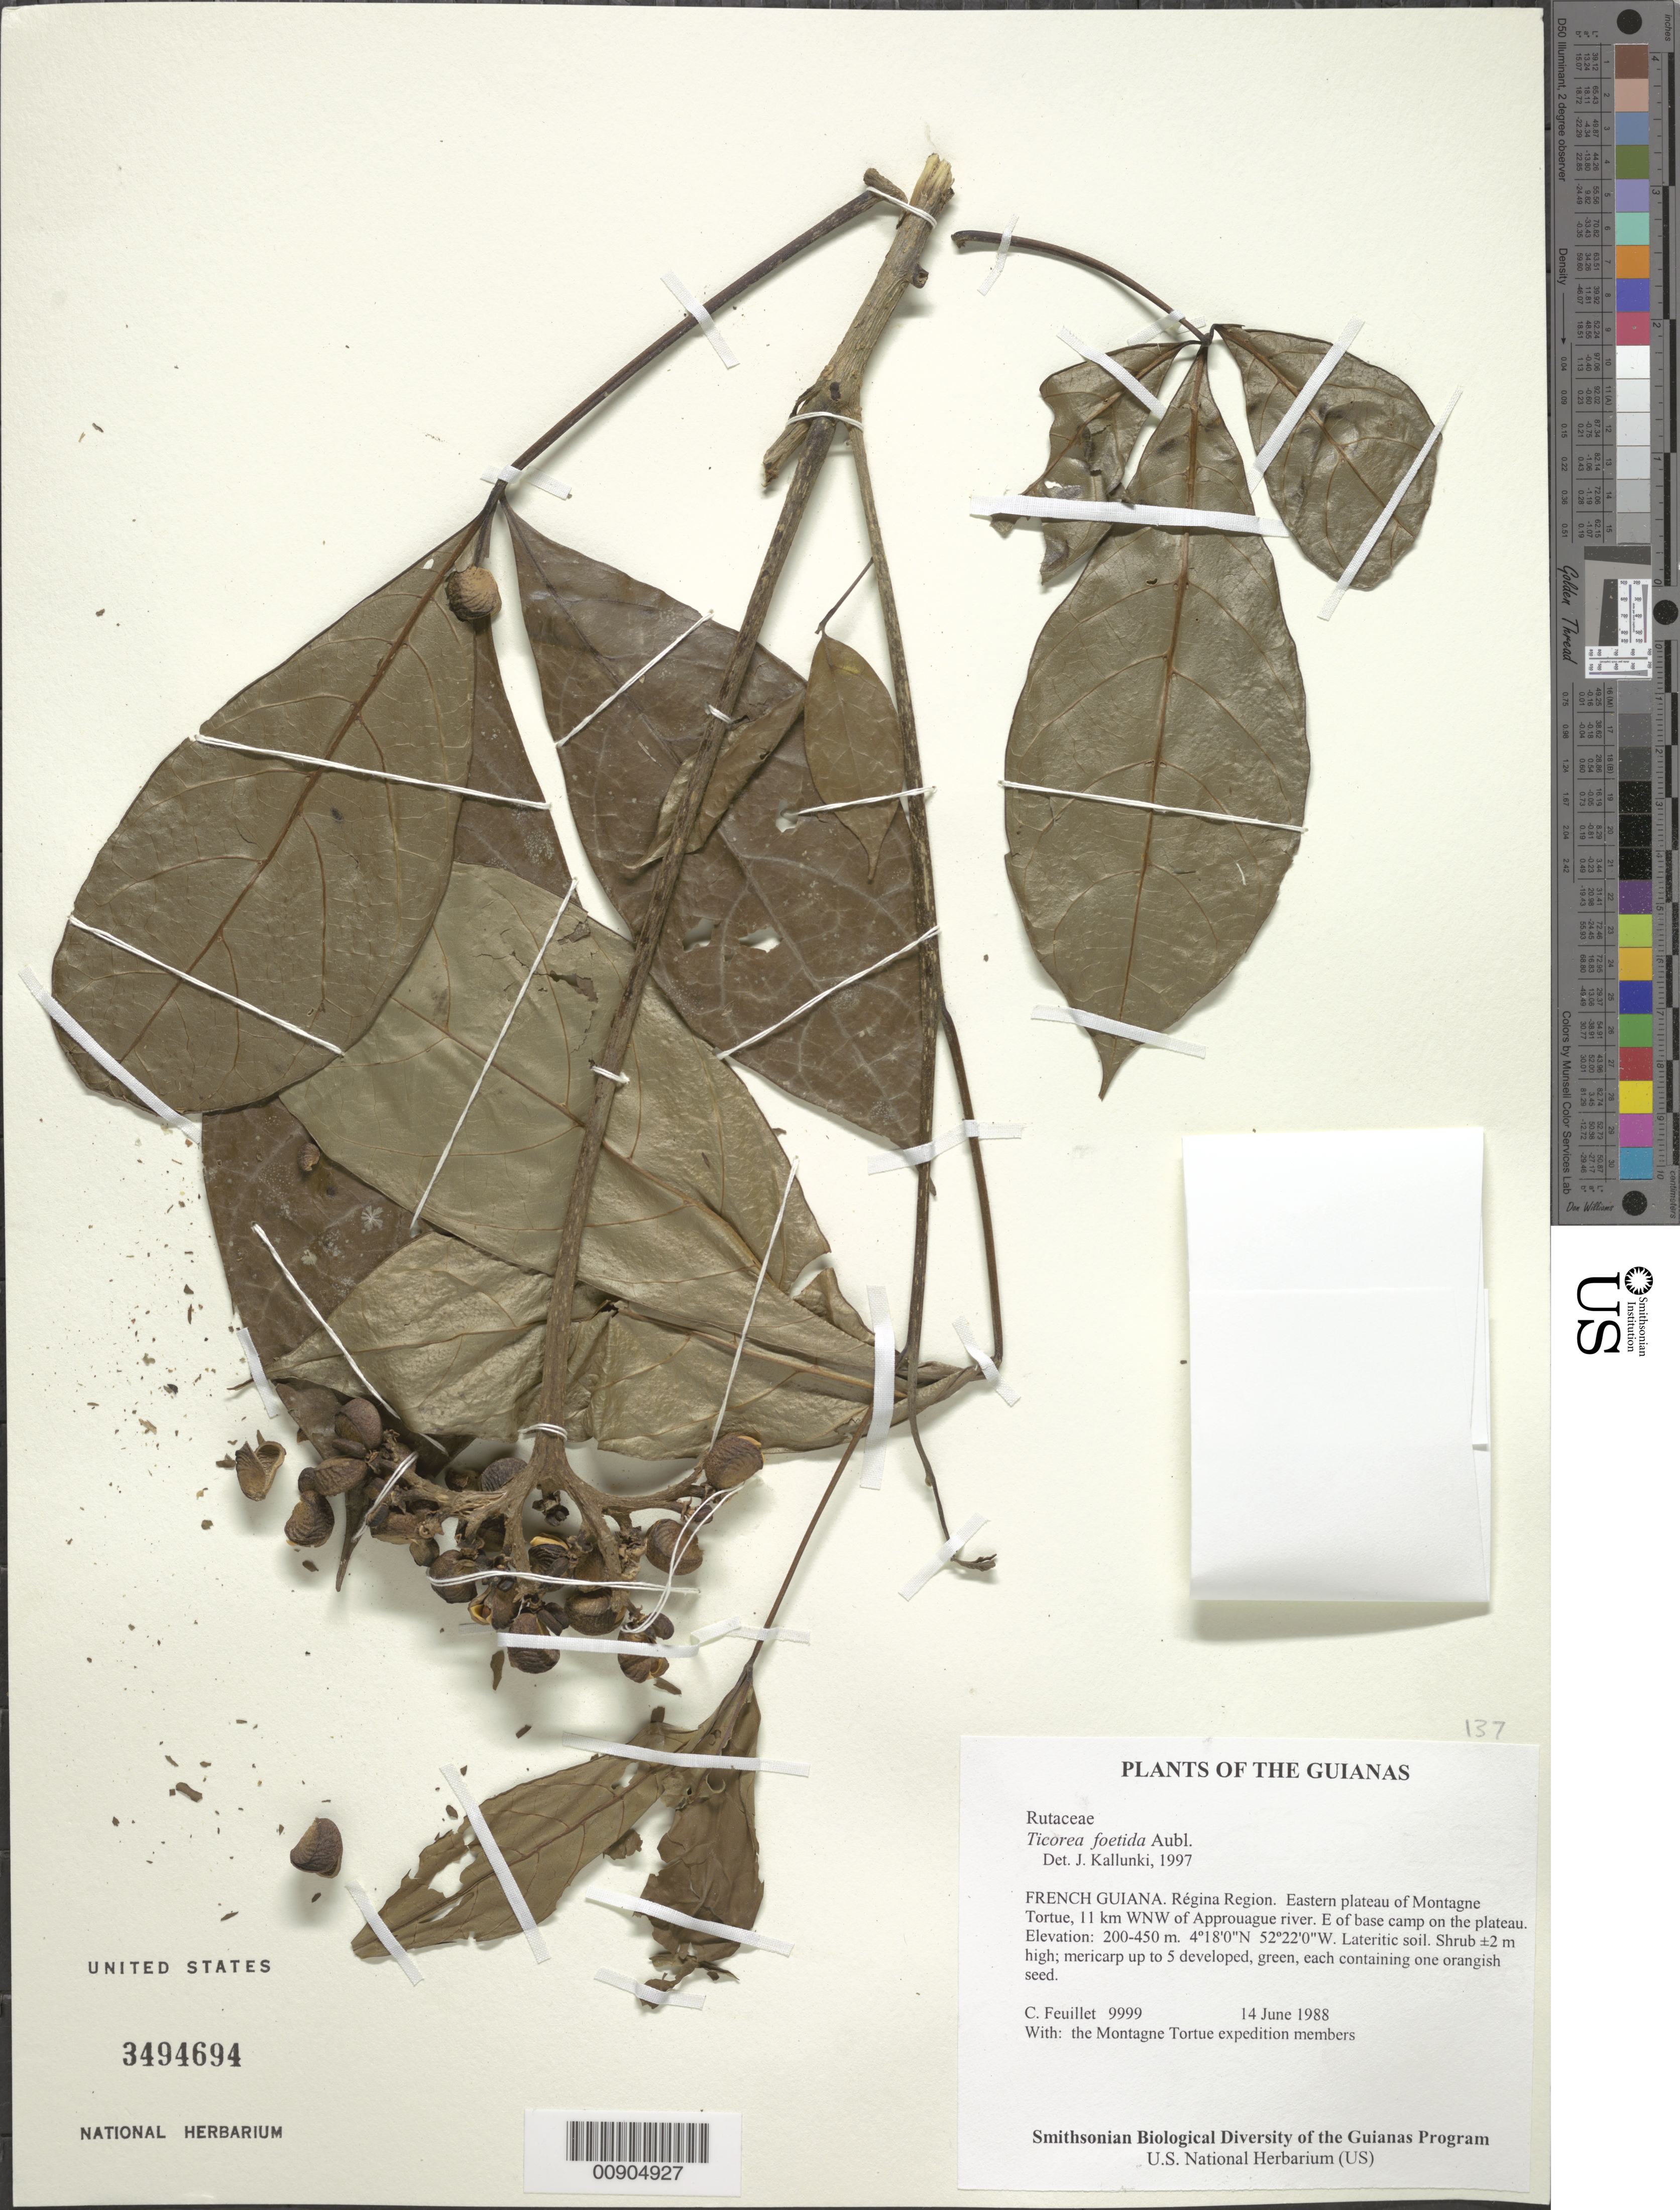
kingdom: Plantae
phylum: Tracheophyta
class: Magnoliopsida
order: Sapindales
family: Rutaceae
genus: Ticorea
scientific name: Ticorea foetida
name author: Aubl.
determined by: Kallunki, Jacquelyn A.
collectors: C. Feuillet & Montagne Torte Exped. members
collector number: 9999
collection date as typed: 14 June 1988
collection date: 1988-06-14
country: French Guiana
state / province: Cayenne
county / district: Regina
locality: Eastern plateau of Montagne Tortue, 11 km WNW of Approuague river. E of base camp on the plateau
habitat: Lateritic soil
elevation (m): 200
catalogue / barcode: US 3494694